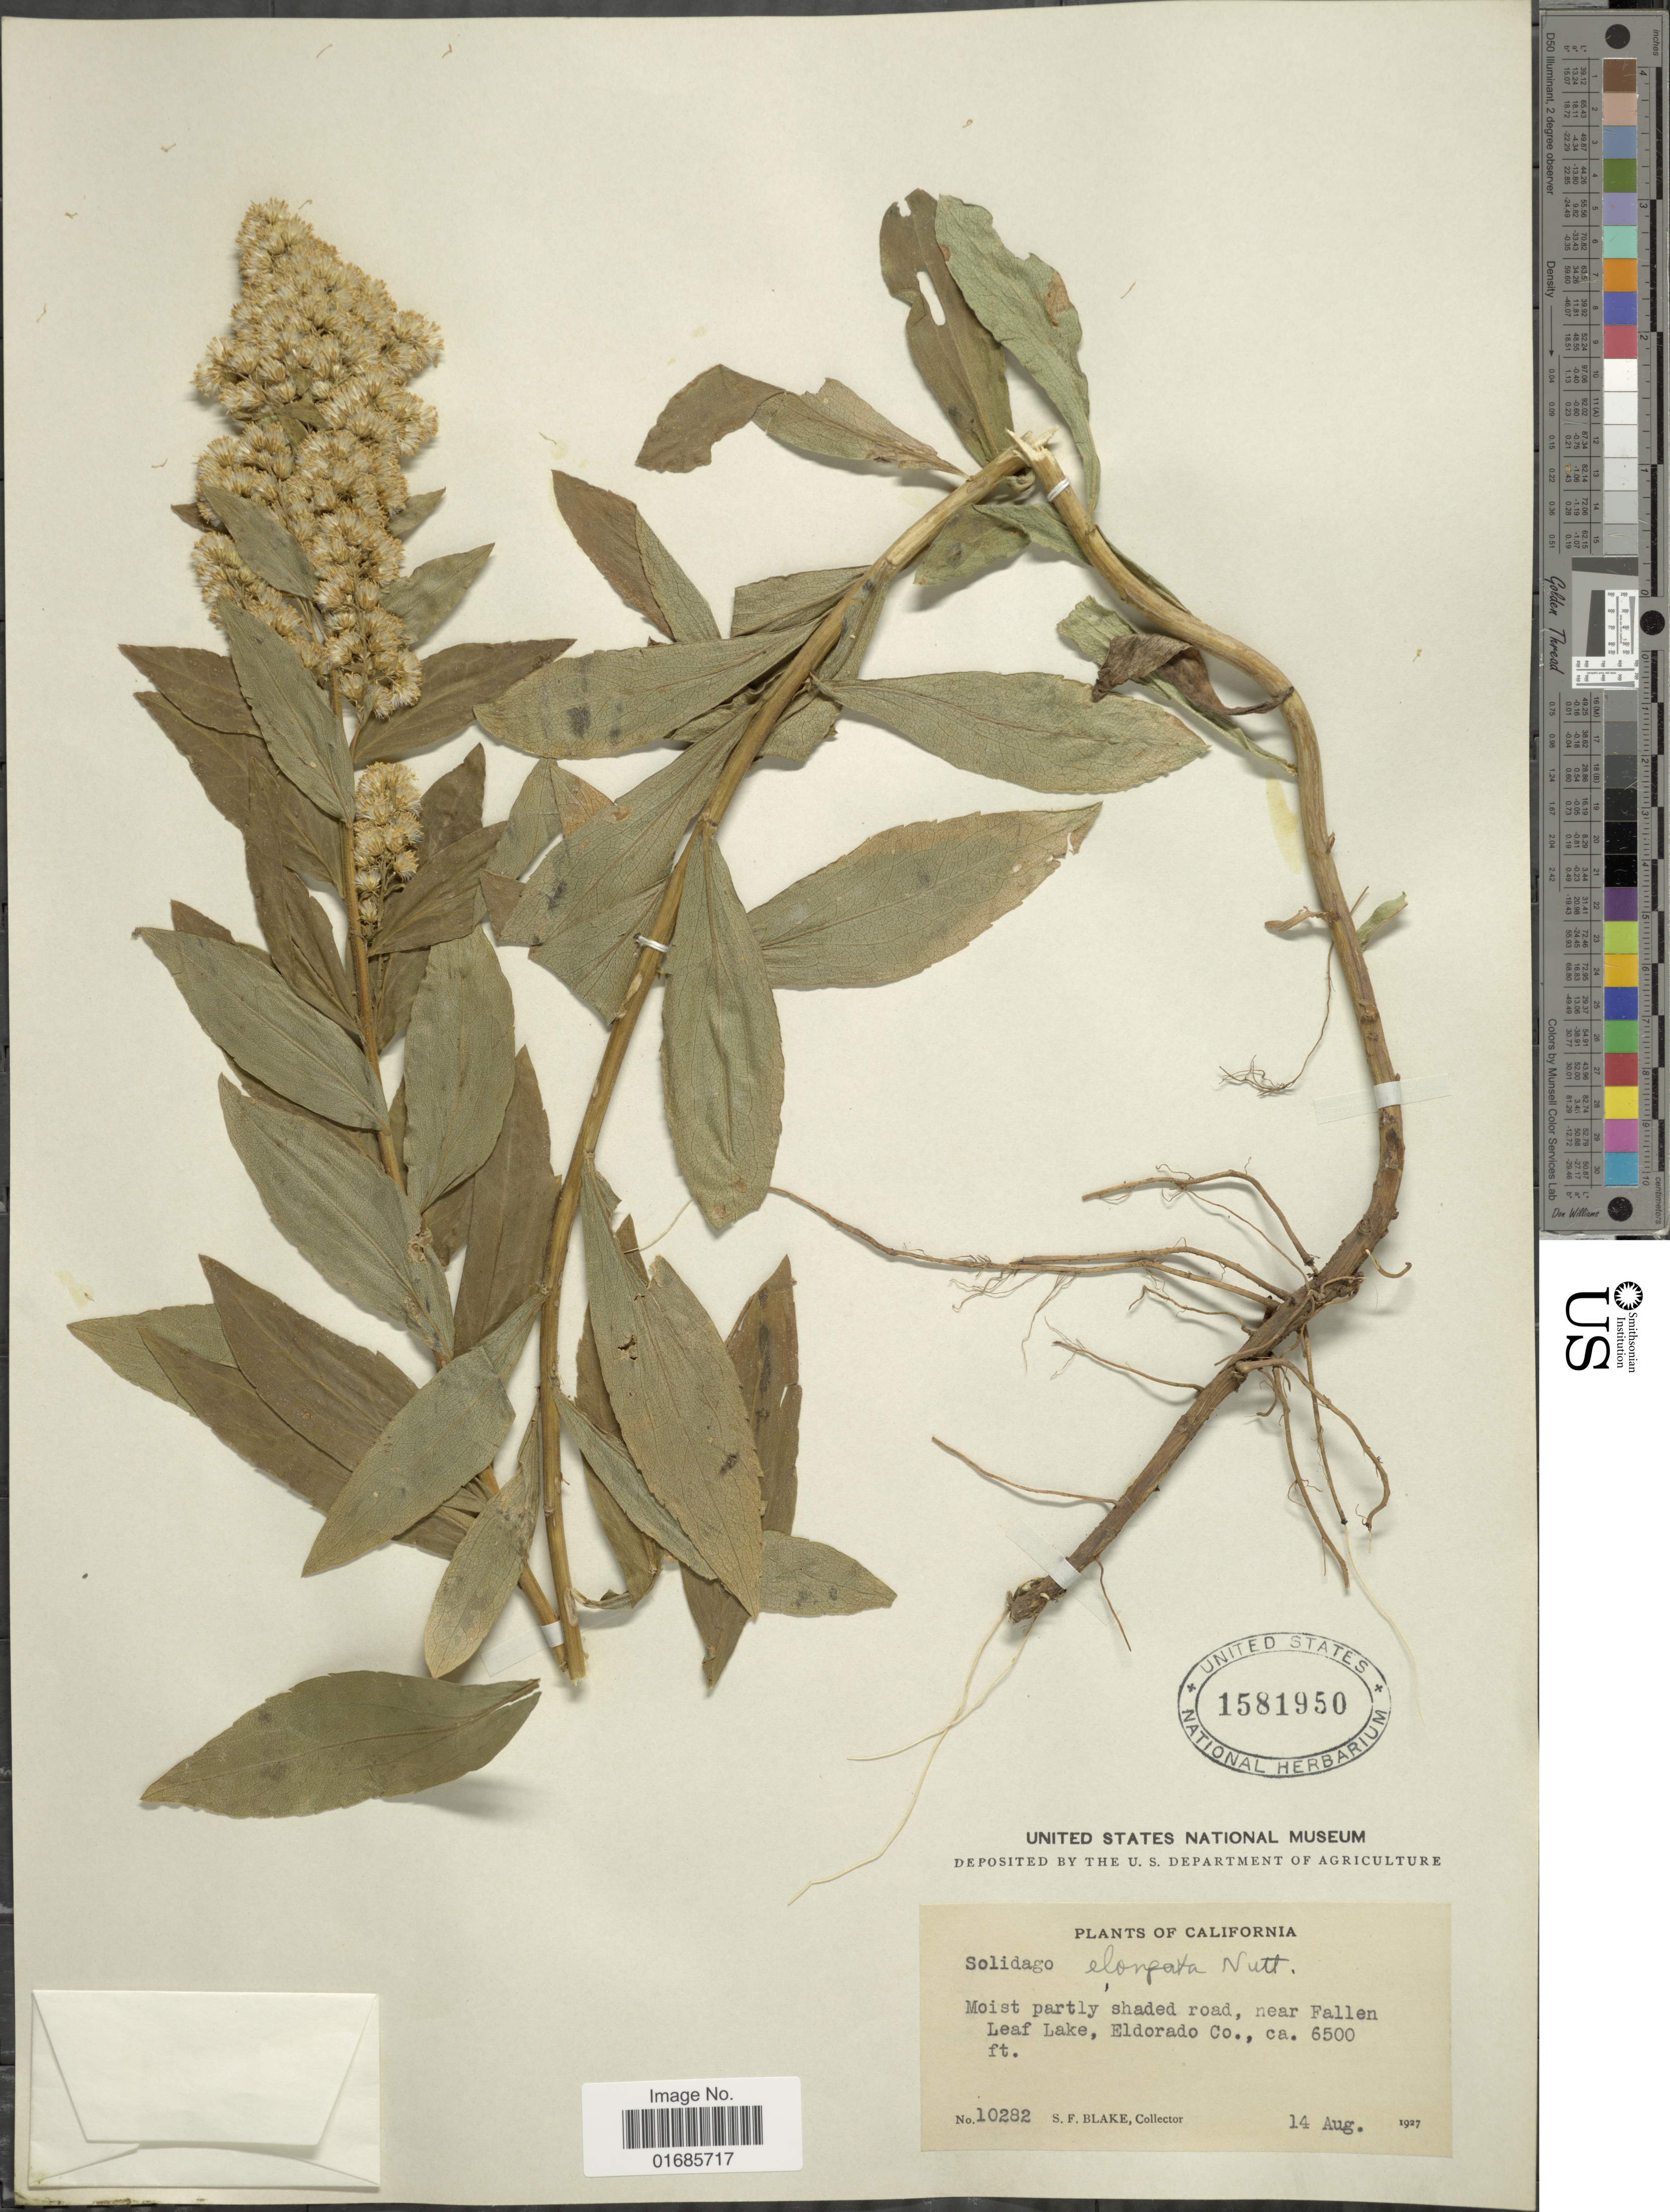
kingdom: Plantae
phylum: Tracheophyta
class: Magnoliopsida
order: Asterales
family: Asteraceae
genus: Solidago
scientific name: Solidago canadensis var. salebrosa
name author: (Piper) M.E. Jones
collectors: S. Blake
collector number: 10282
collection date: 1927-08-14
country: United States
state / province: California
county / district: El Dorado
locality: Near Fallen Leaf Lake, Eldorado Co.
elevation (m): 1981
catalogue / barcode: US 1581950